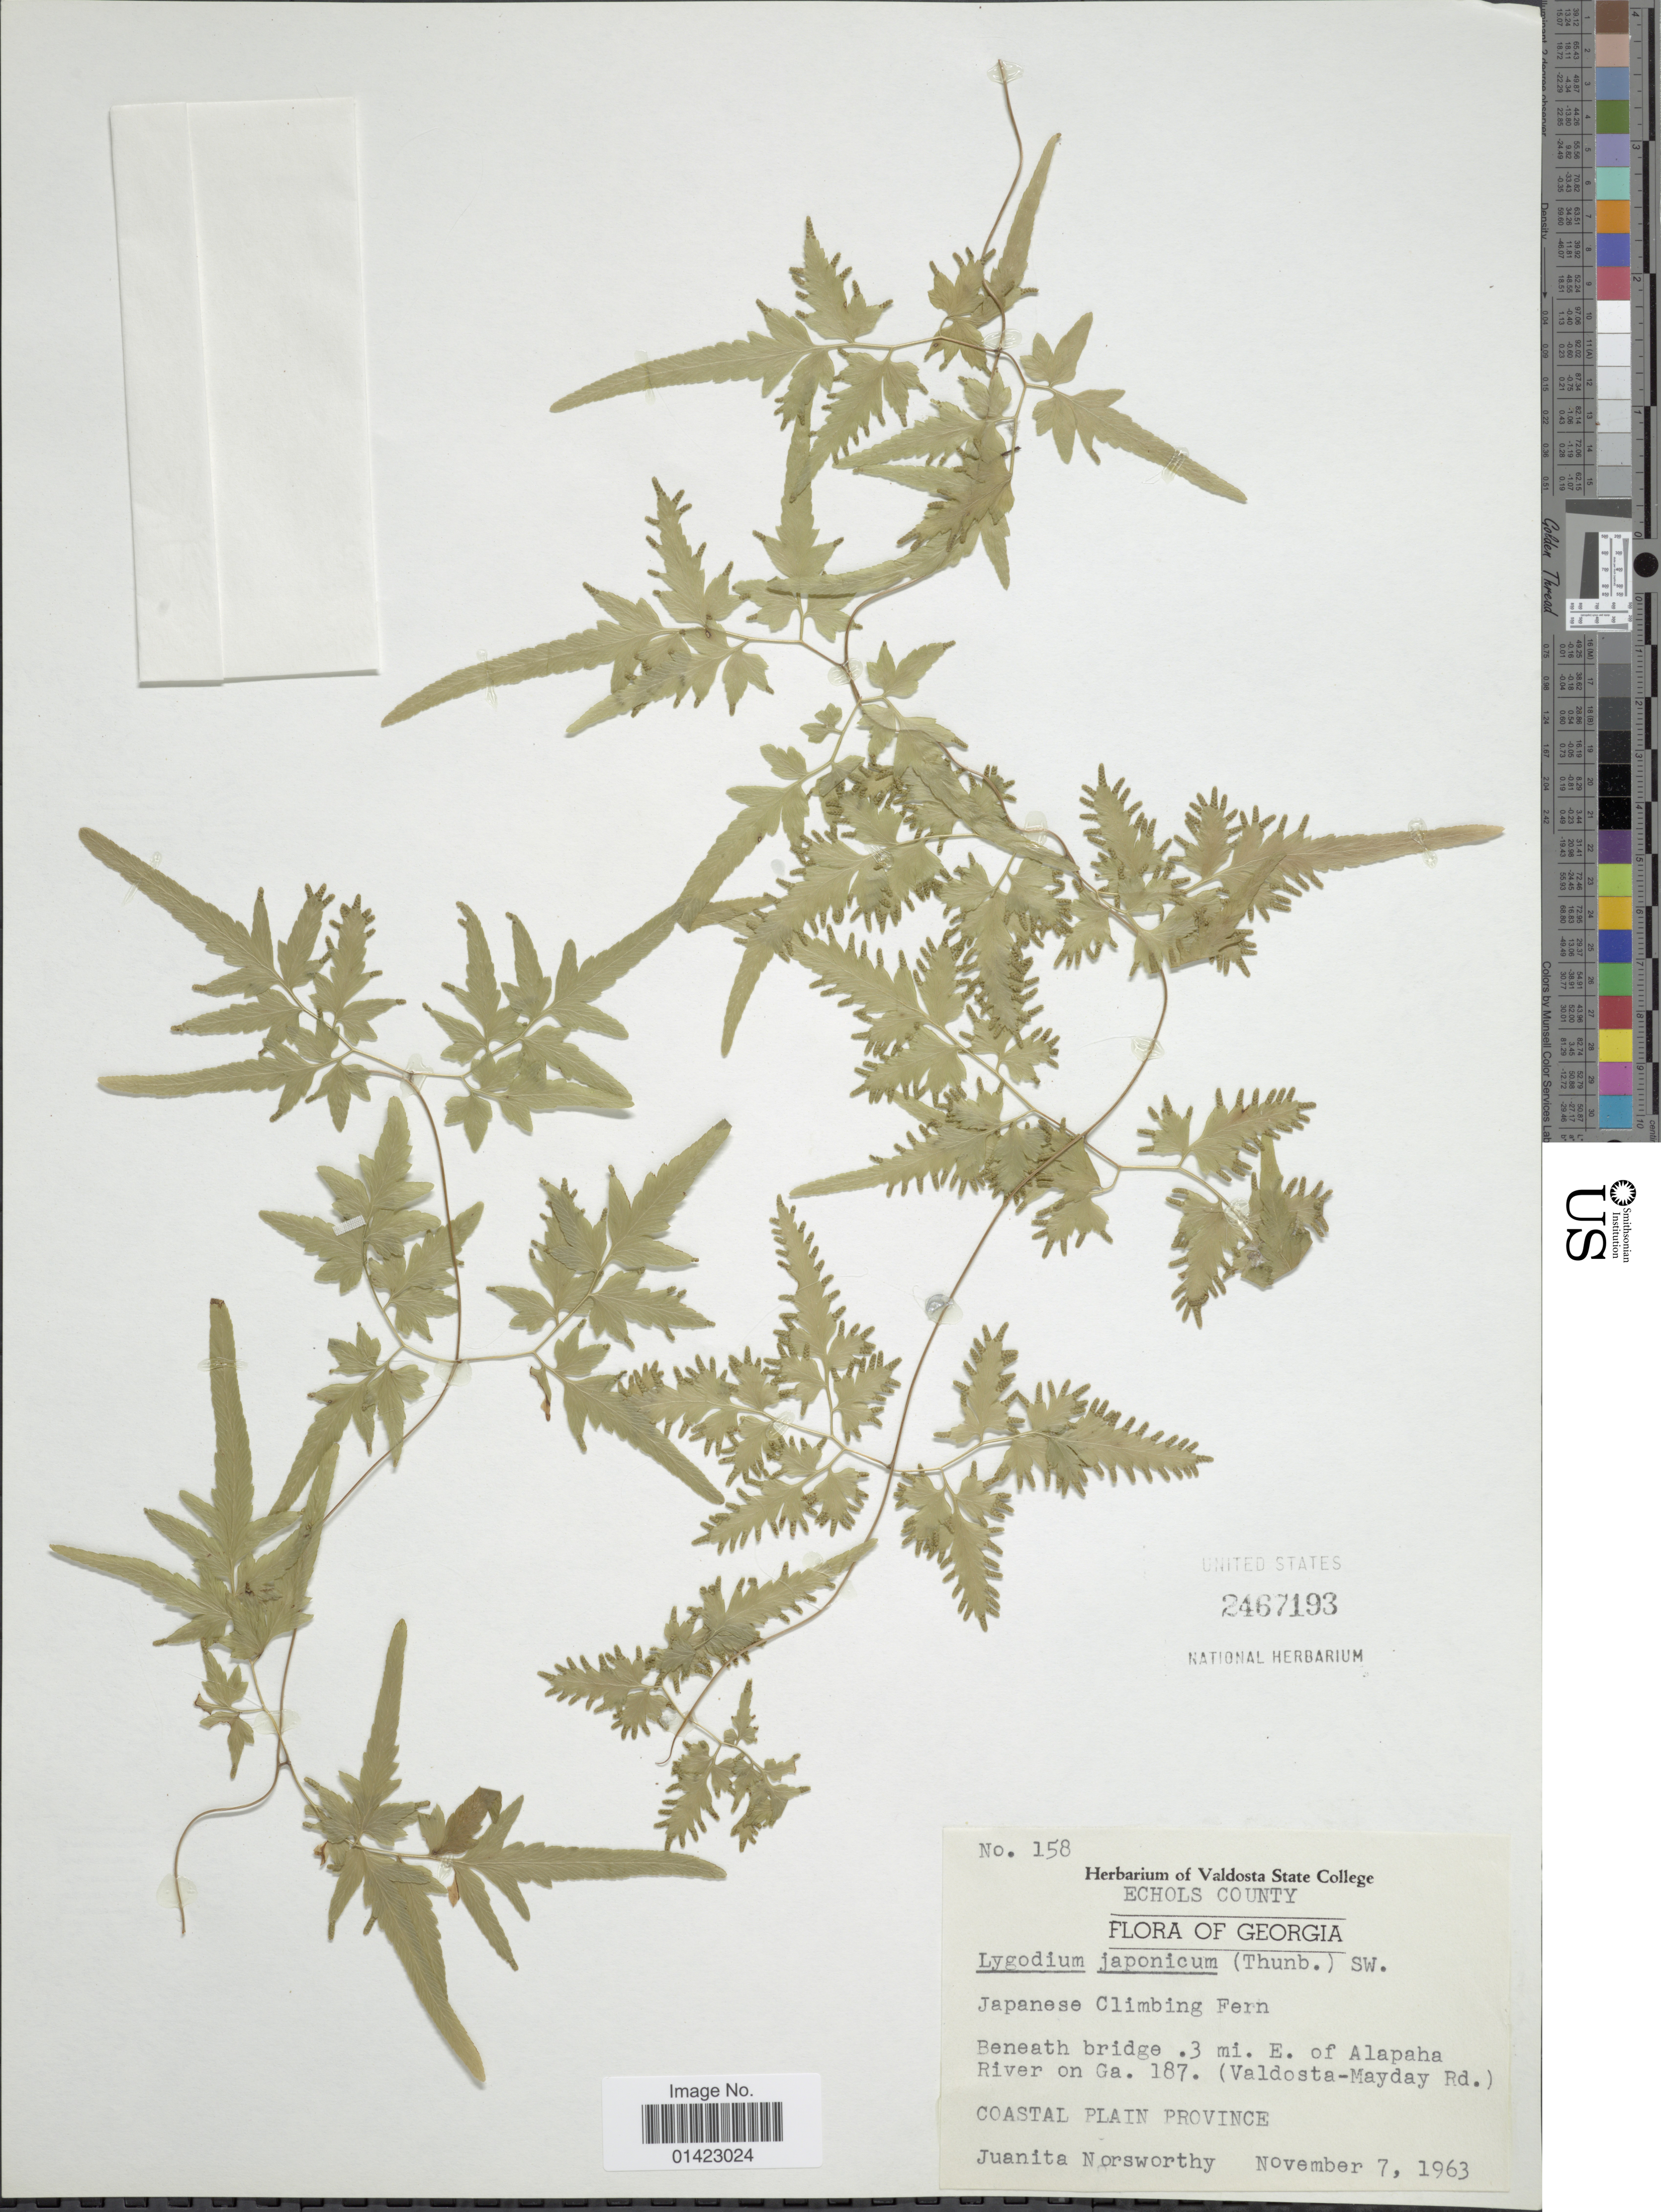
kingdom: Plantae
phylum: Tracheophyta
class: Polypodiopsida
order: Schizaeales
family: Lygodiaceae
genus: Lygodium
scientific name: Lygodium japonicum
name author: (Thunb.) Sw.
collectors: J. Norsworthy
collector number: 158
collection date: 1963-11-07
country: United States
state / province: Georgia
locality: Echols County, Japanese climbing Fern, Beneath bridge 3 mi. E of Alapaha River on Ga 187(Valdosta-mayday Rd.), Coastal Plain province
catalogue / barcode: US 2467193